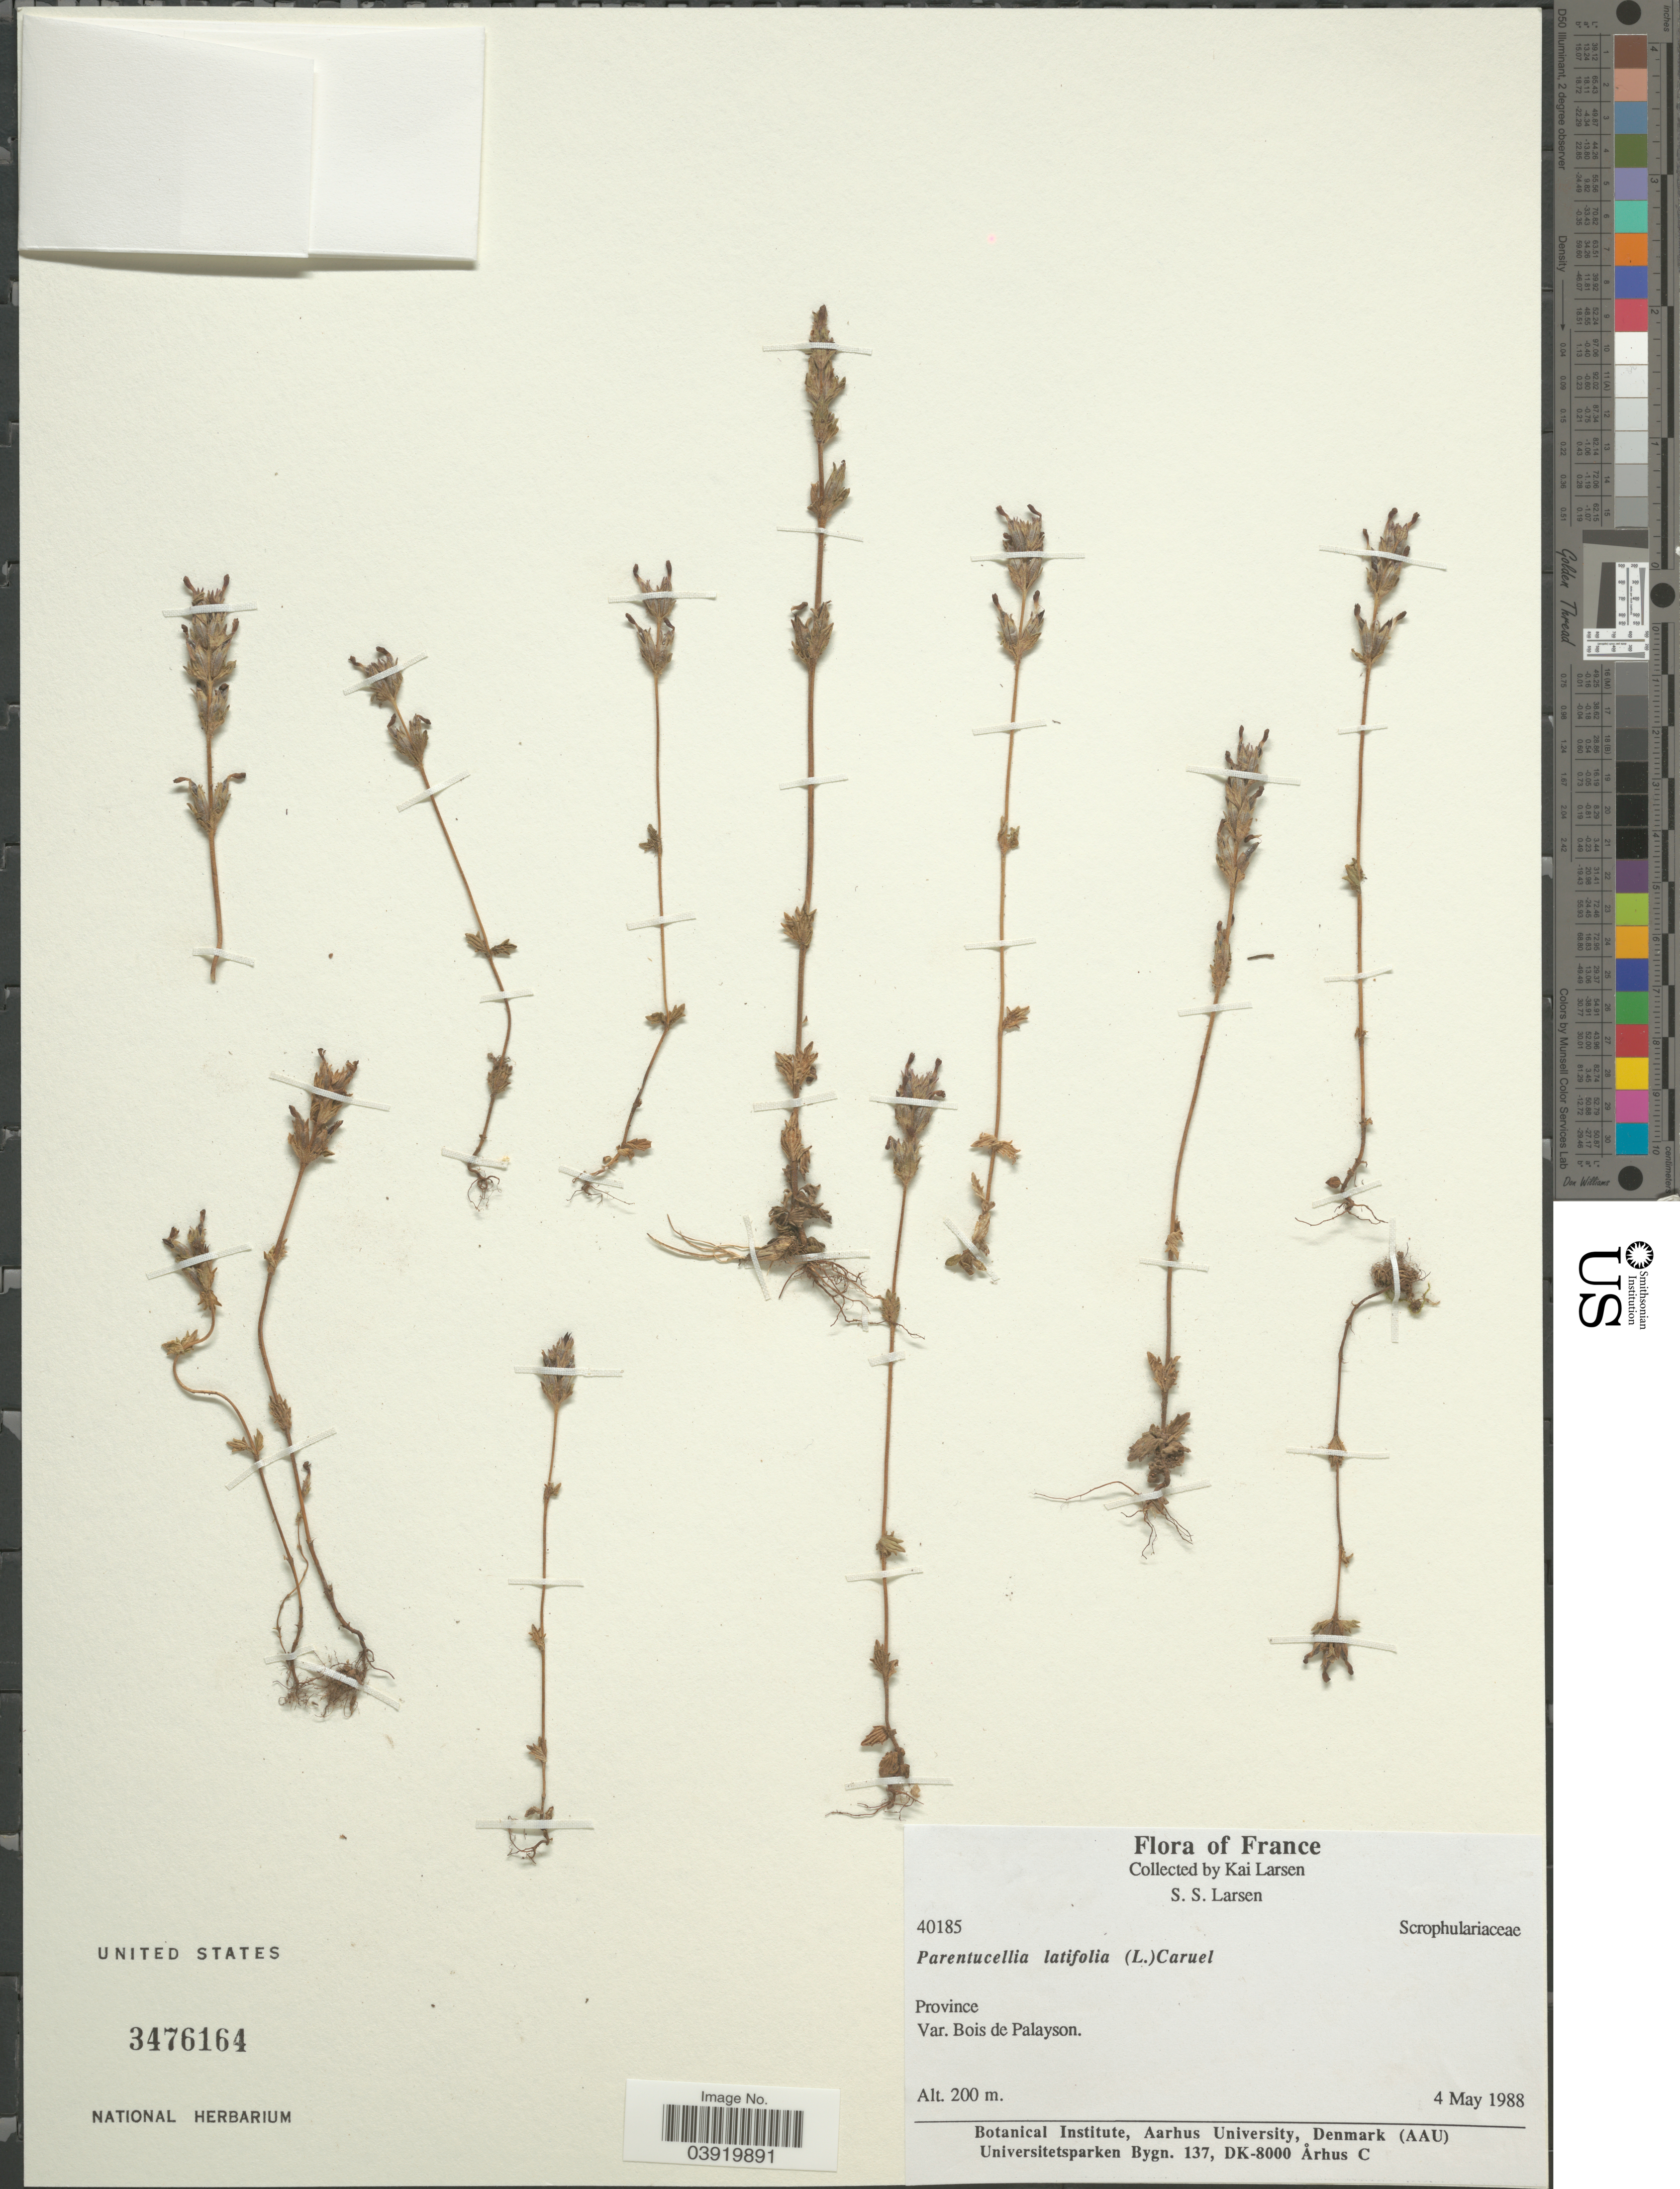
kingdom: Plantae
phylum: Tracheophyta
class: Magnoliopsida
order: Lamiales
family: Orobanchaceae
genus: Parentucellia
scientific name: Parentucellia latifolia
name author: (L.) Caruel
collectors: K. Larsen & S. Larsen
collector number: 40185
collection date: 1988-05-04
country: France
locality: Province Var. Bois de Palayson.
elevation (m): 200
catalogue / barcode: US 3476164